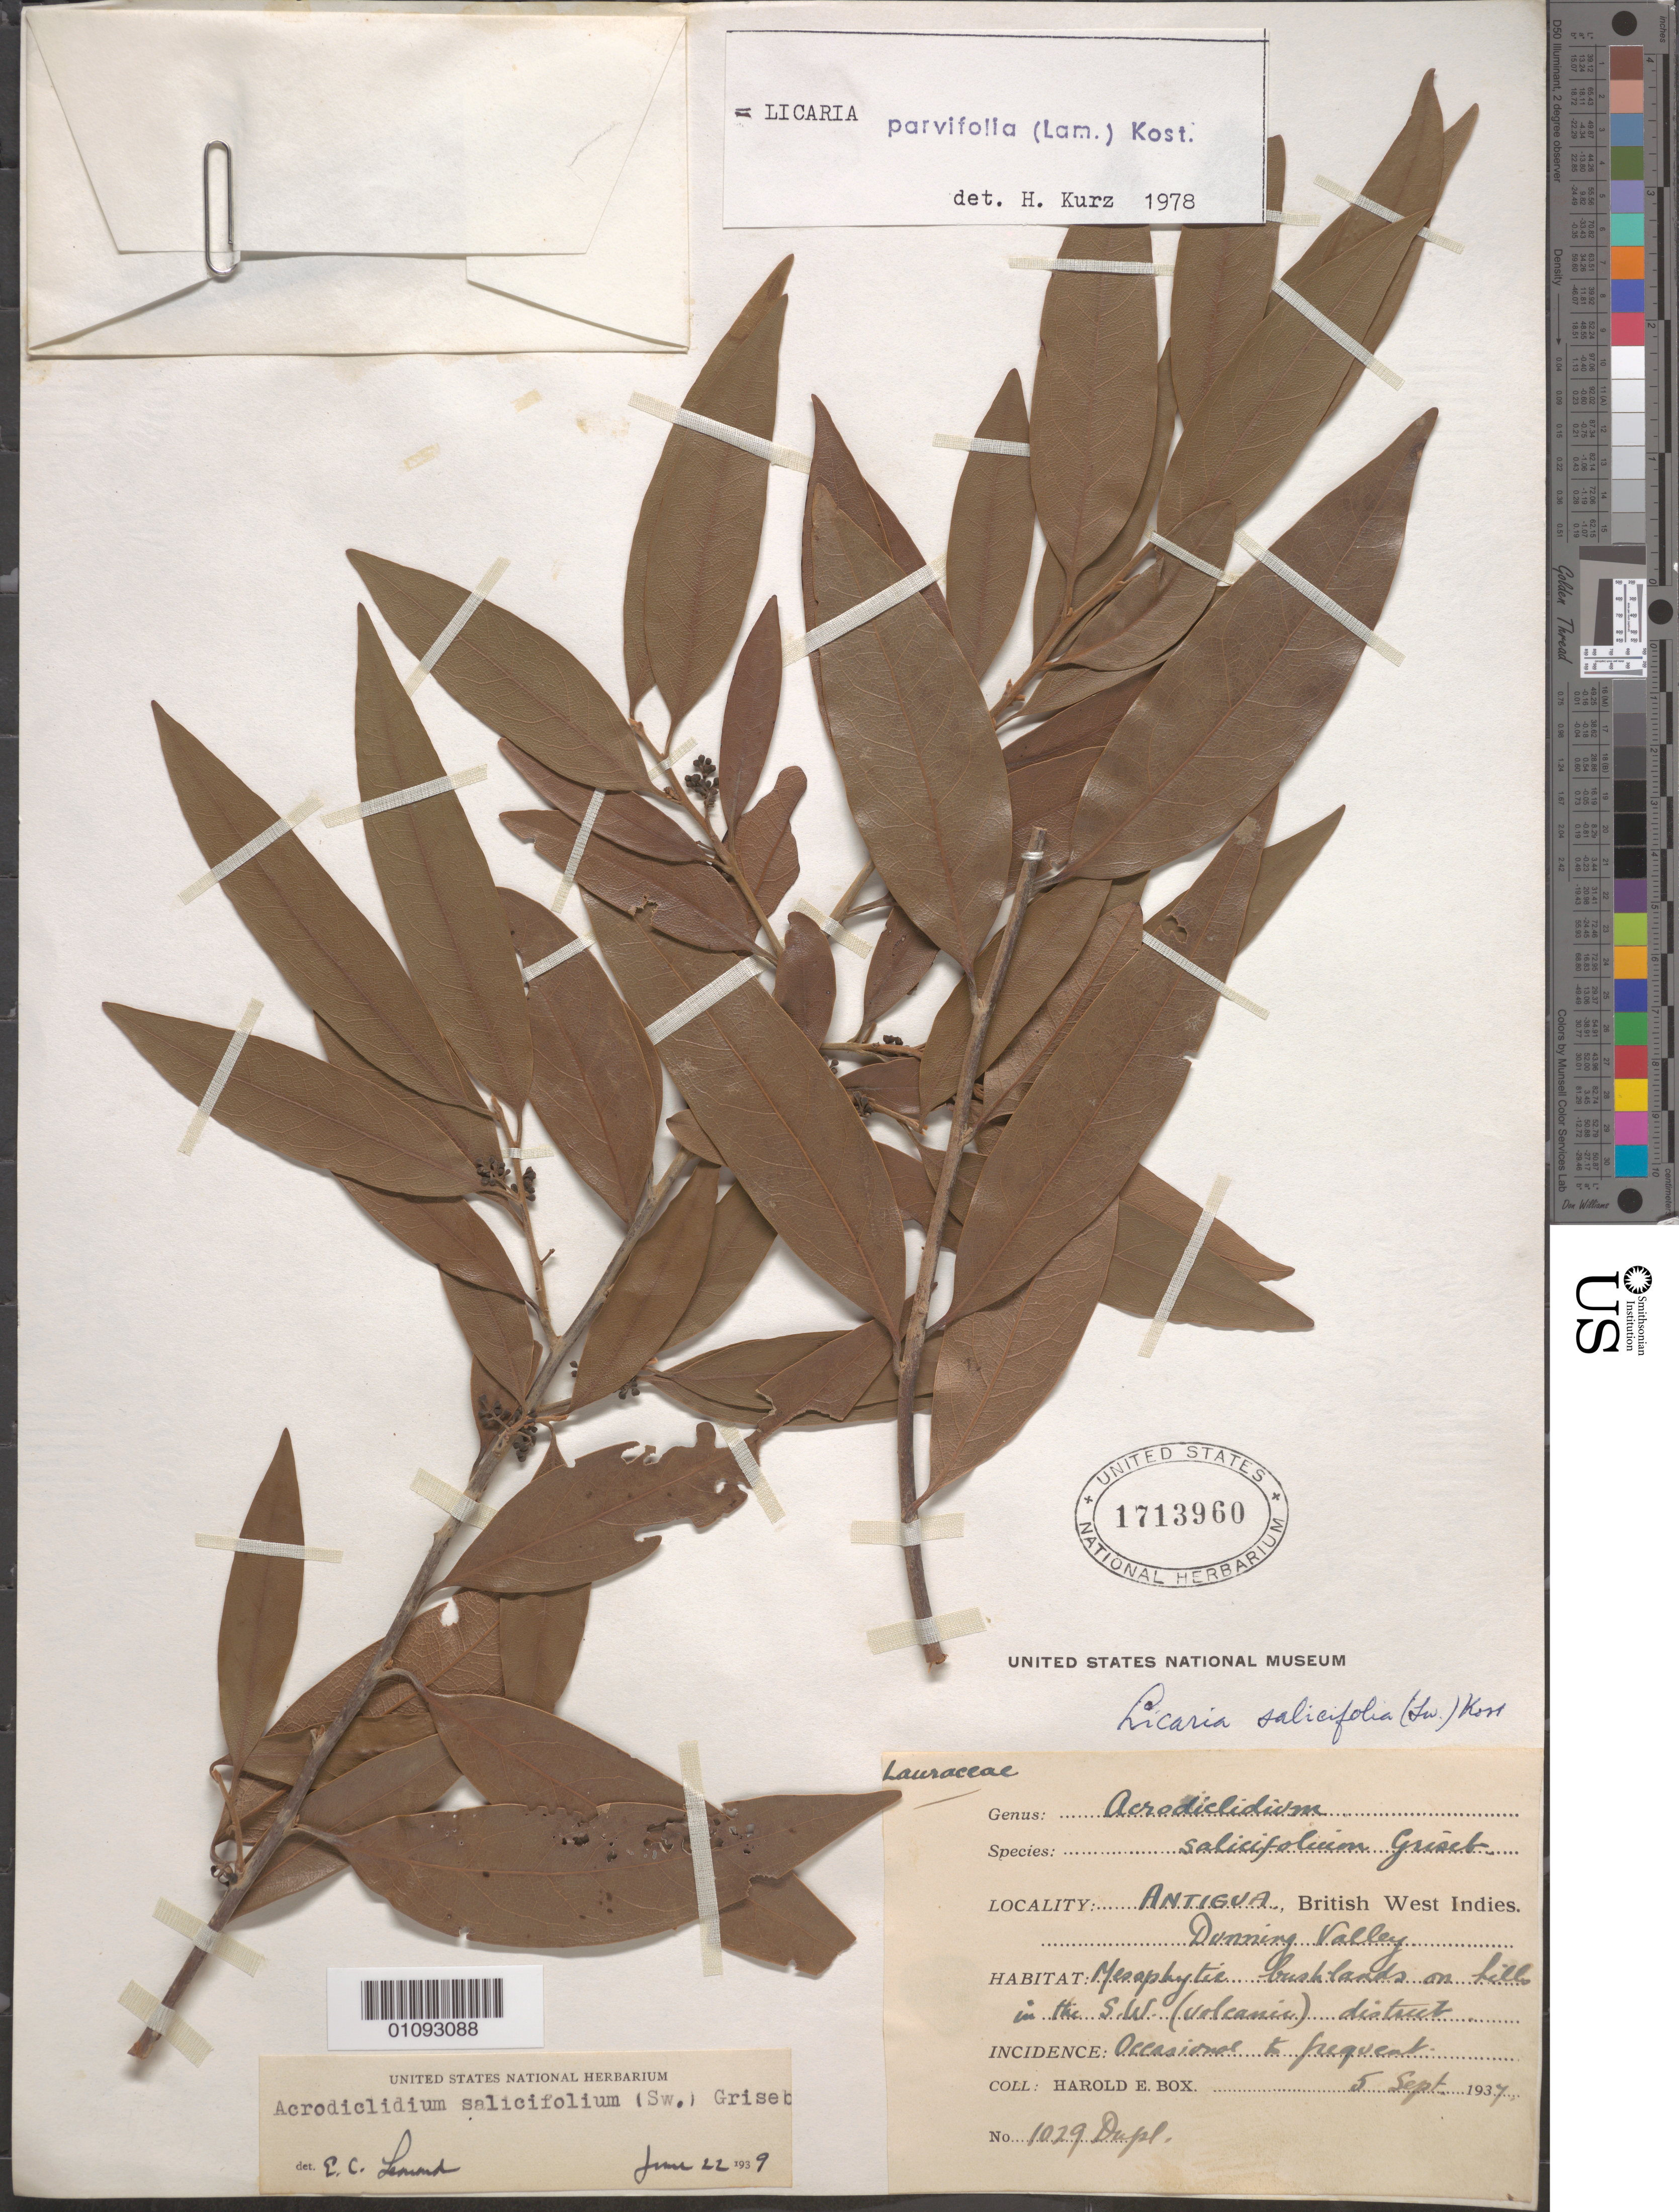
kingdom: Plantae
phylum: Tracheophyta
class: Magnoliopsida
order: Laurales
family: Lauraceae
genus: Licaria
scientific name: Licaria parvifolia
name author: (Lam.) Kosterm. ex León & Alain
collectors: H. E. Box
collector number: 1029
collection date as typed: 05 Sep 1937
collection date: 1937-09-05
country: Antigua and Barbuda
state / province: Saint John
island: Antigua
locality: Dunning Valley.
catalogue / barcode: US 1713960